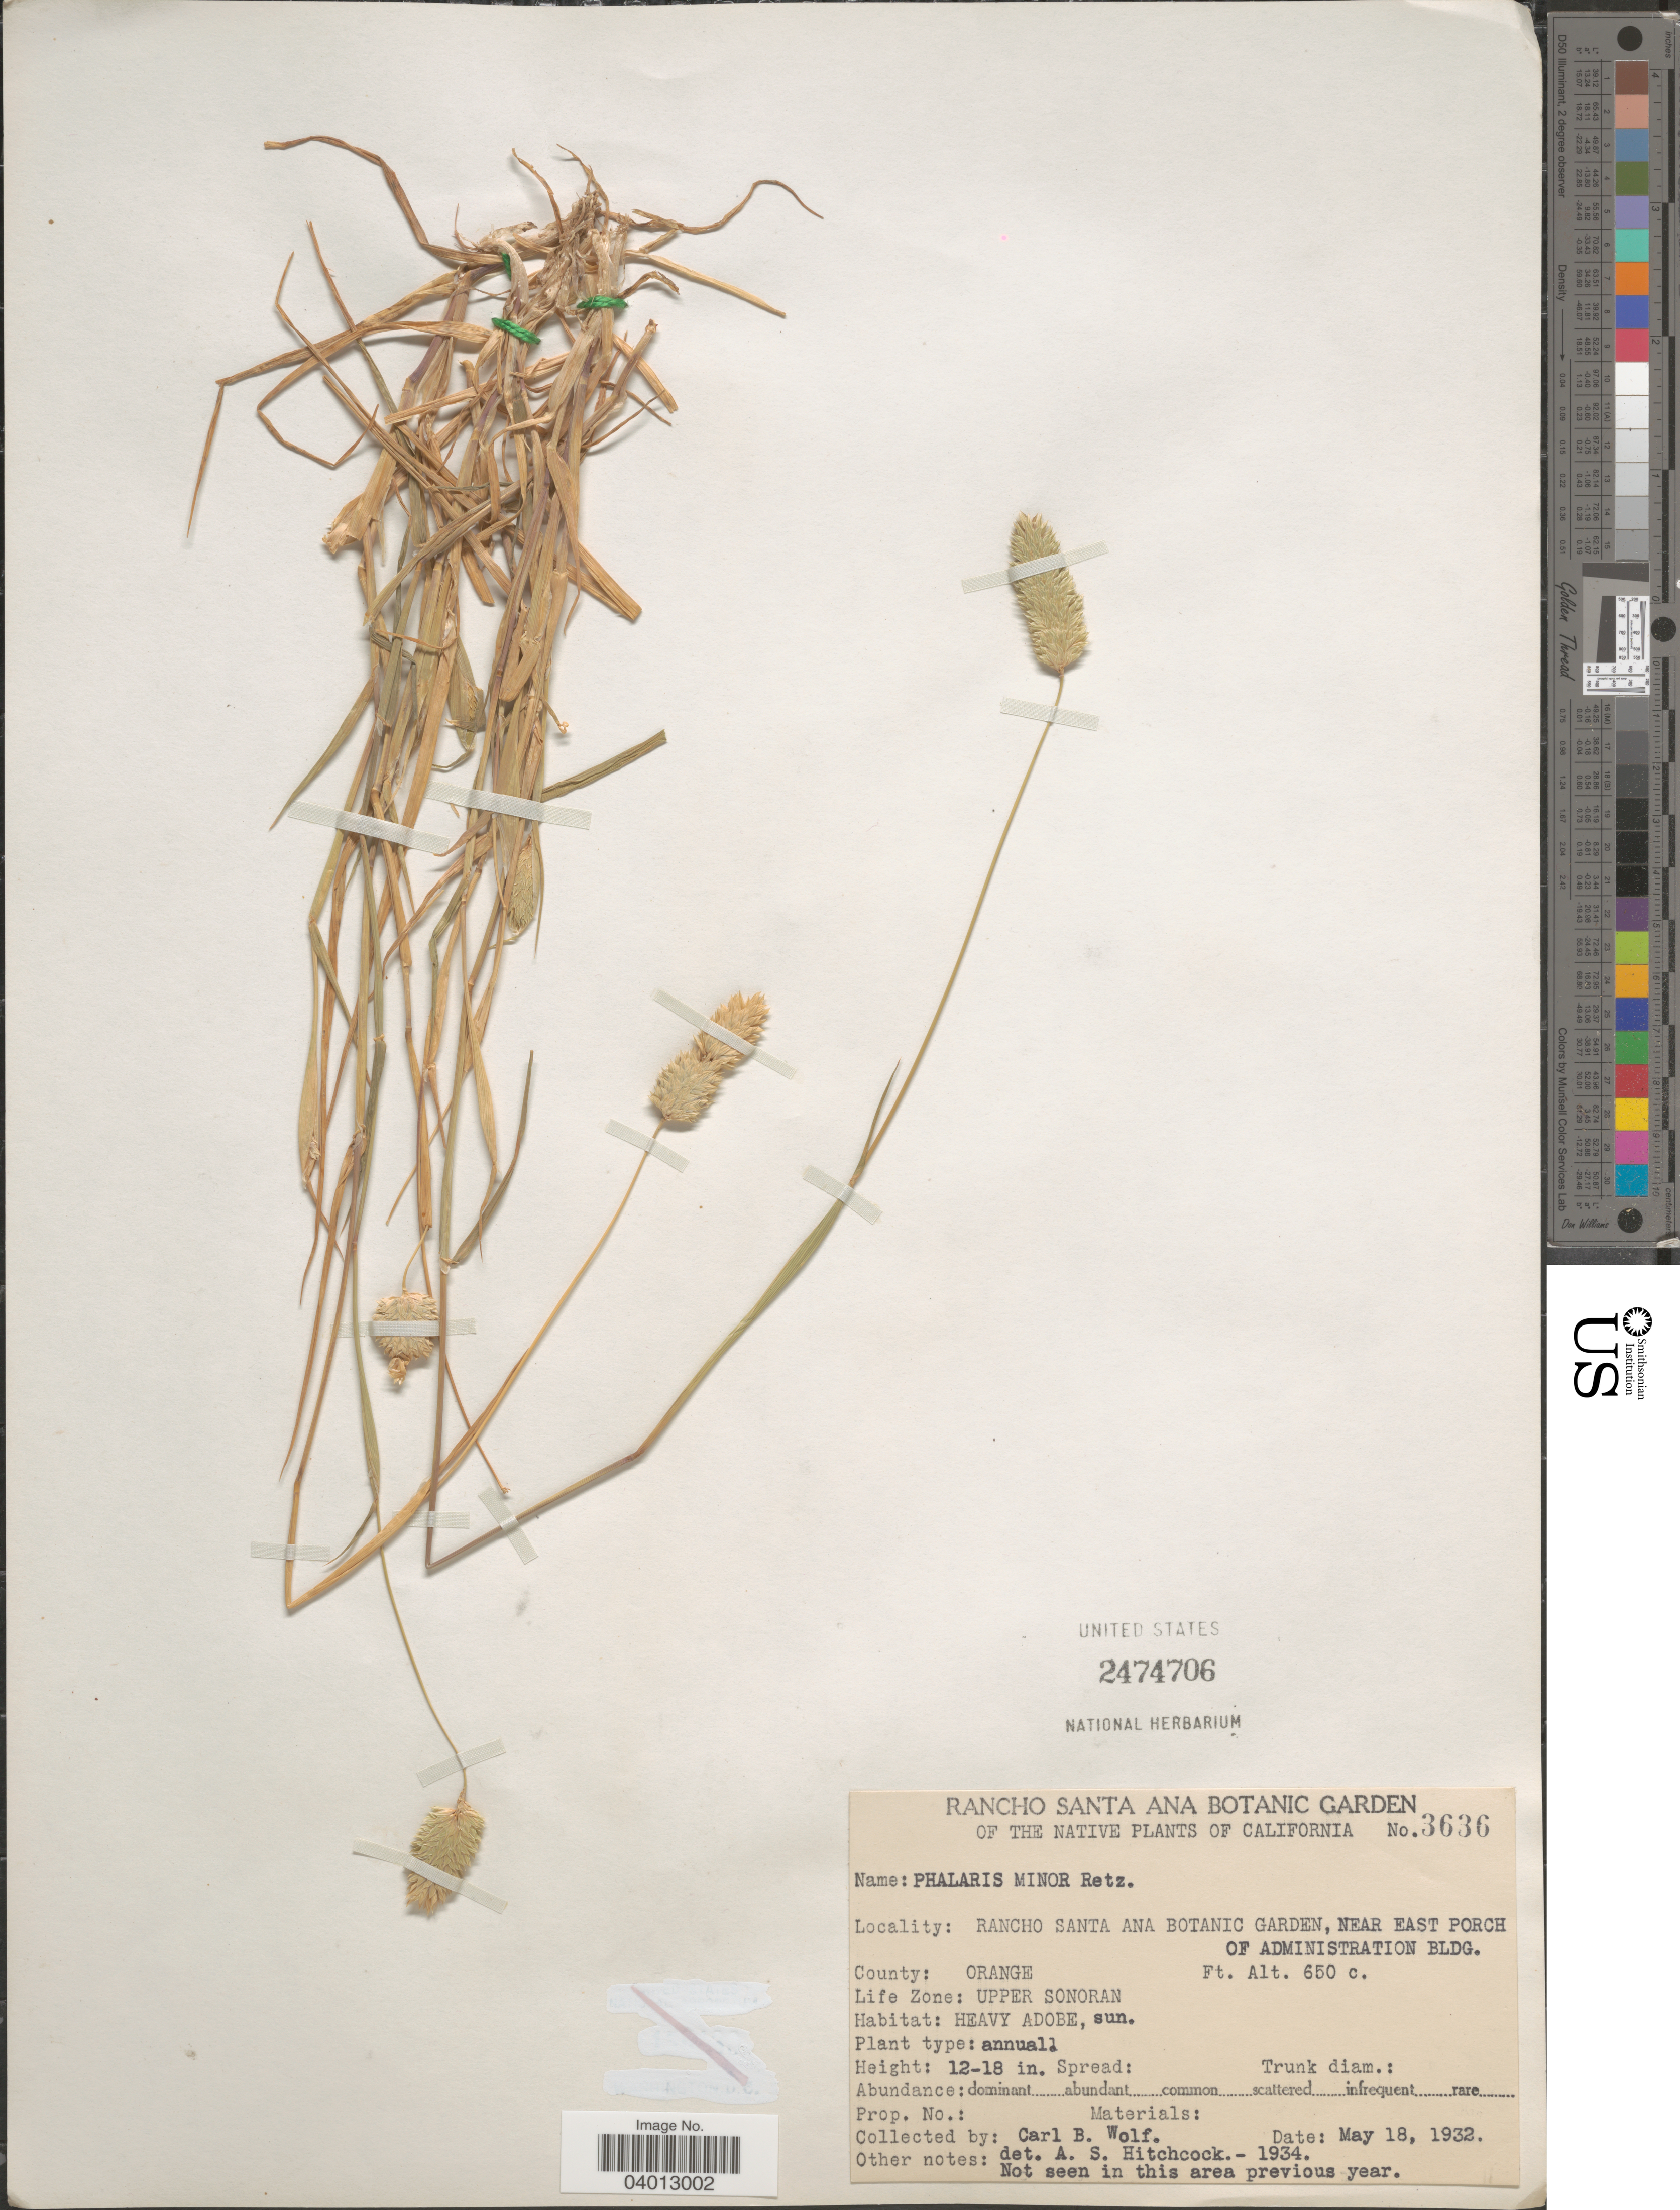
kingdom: Plantae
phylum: Tracheophyta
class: Liliopsida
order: Poales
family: Poaceae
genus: Phalaris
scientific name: Phalaris minor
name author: Retz.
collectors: C. B. Wolf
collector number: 3636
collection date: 1932-05-18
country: United States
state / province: California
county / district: Orange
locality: Rancho Santa Ana Botanic Garden, near east porch of administration bldg. County: Orange. Life Zone: Upper Sonoran.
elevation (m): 198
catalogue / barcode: US 2474706